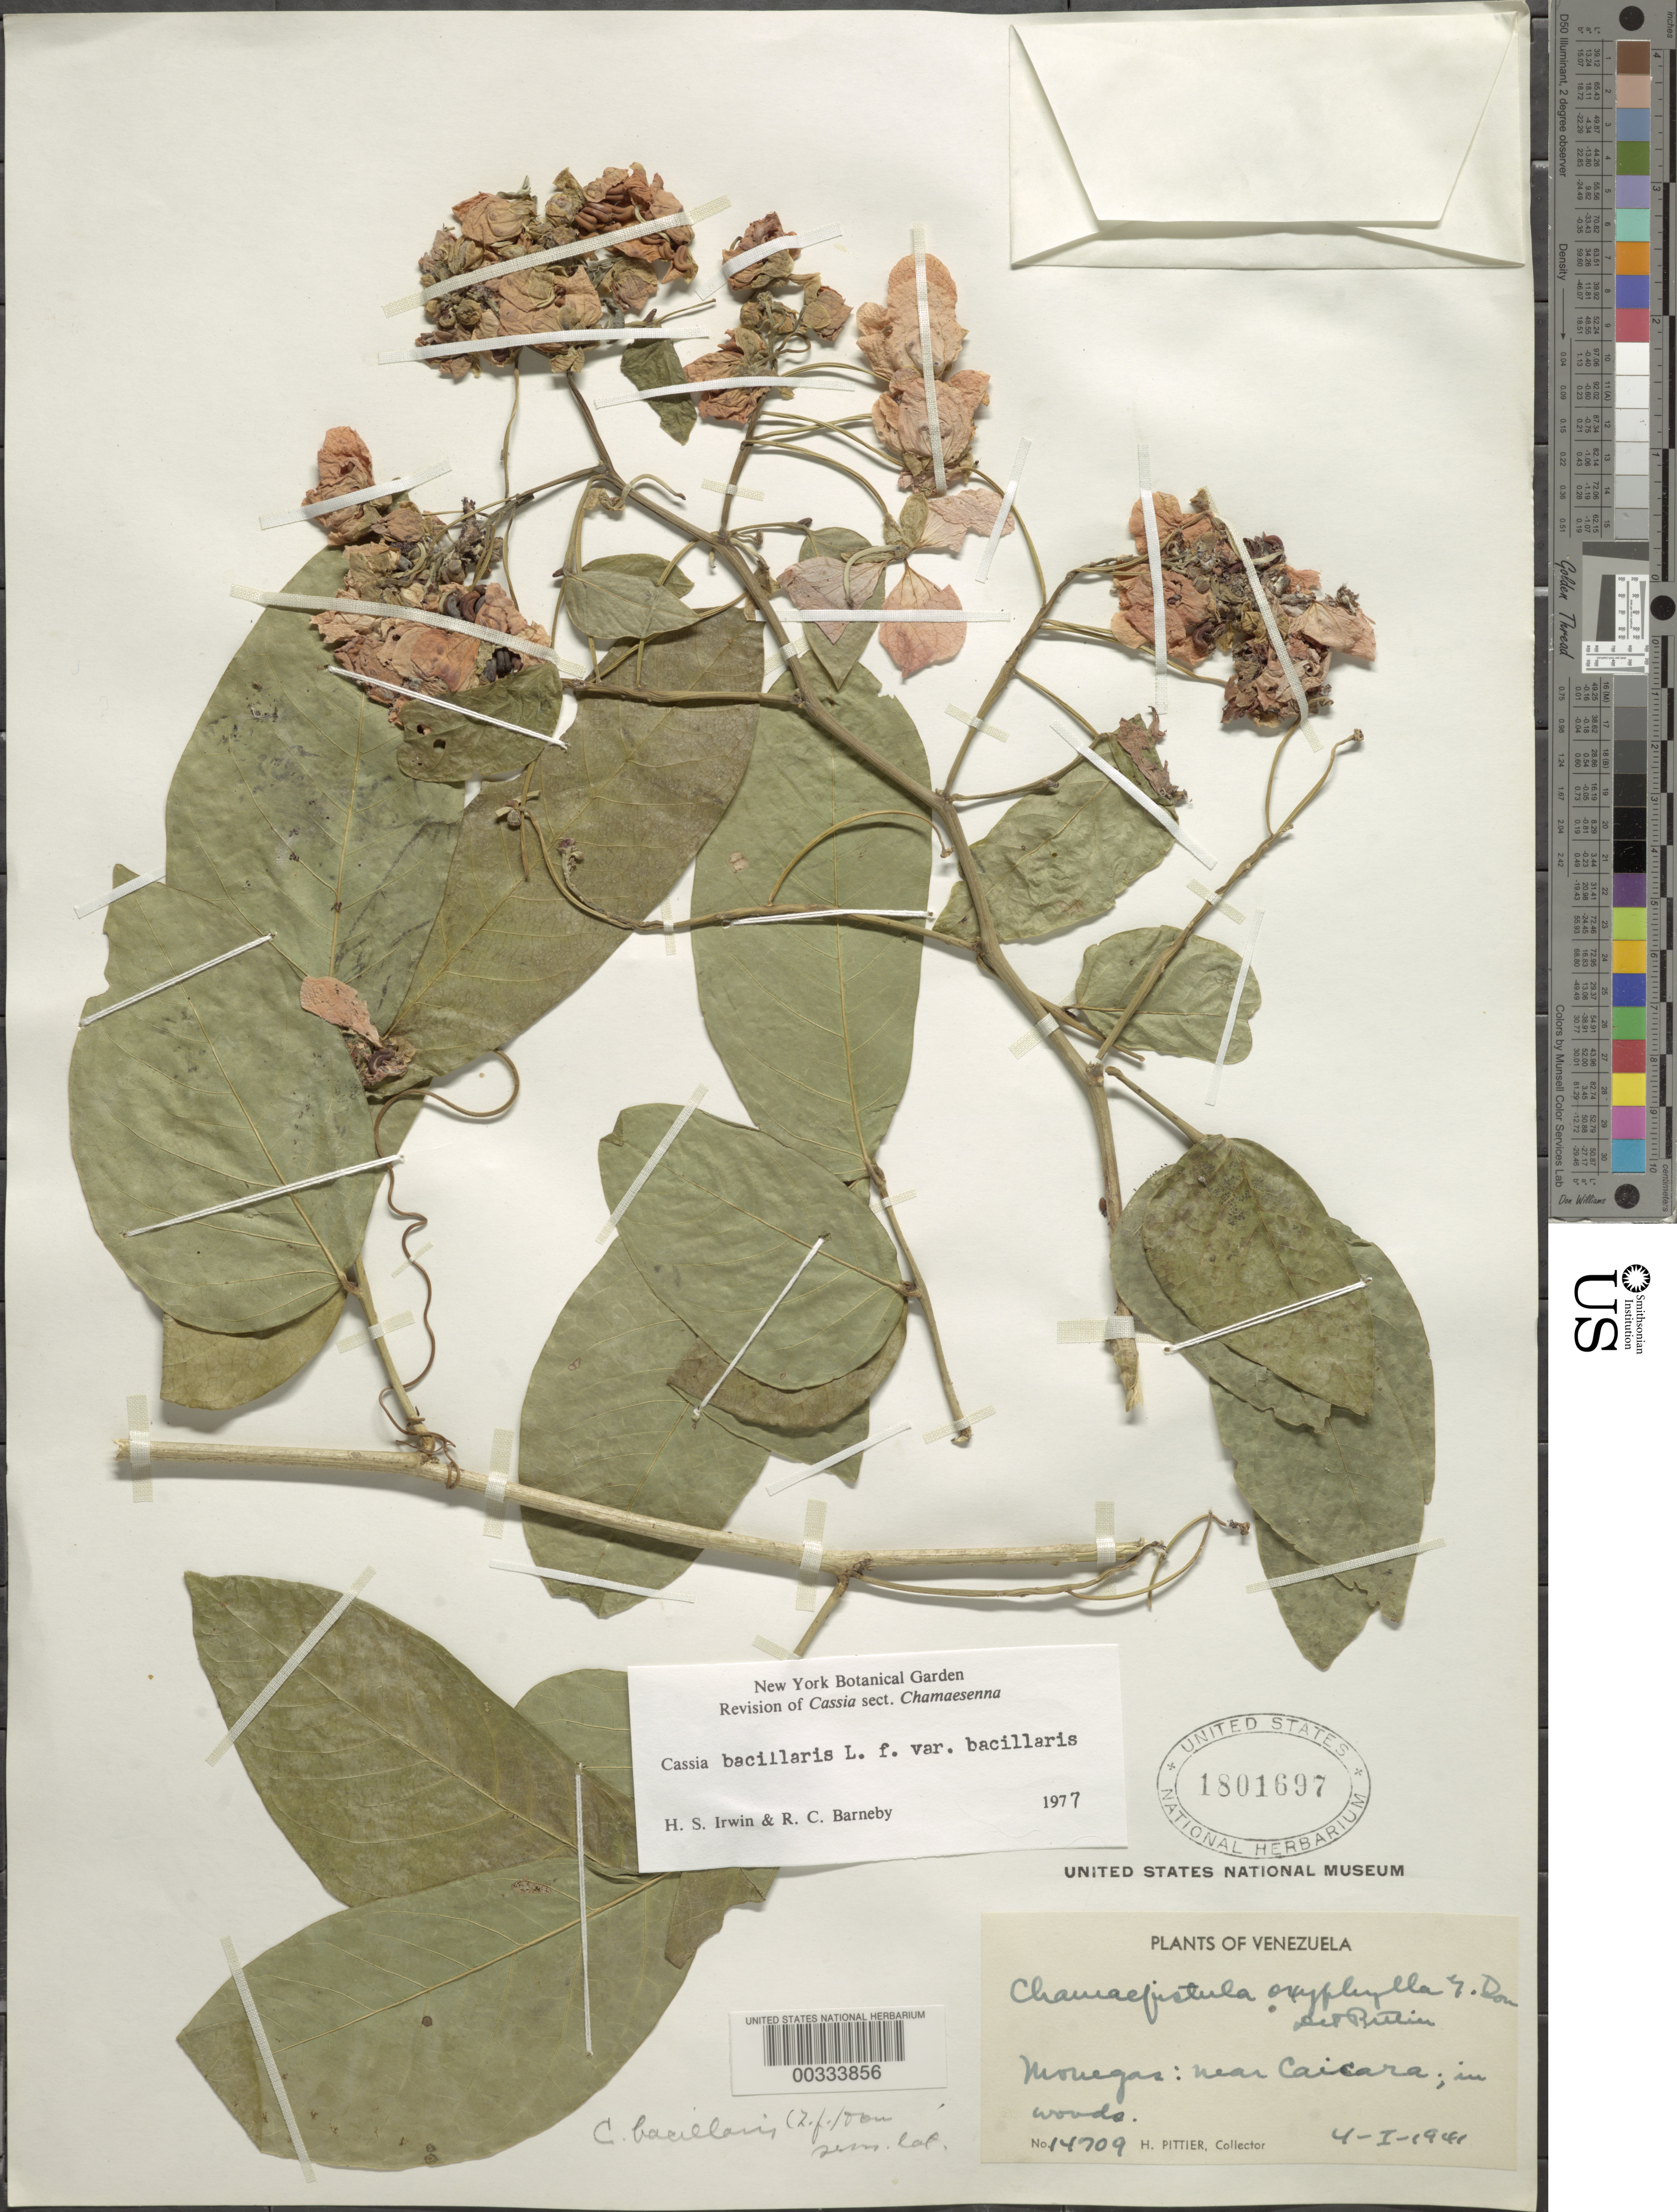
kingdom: Plantae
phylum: Tracheophyta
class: Magnoliopsida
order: Fabales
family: Fabaceae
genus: Senna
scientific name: Senna bacillaris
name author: (L. f.) H.S. Irwin & Barneby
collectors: H. F. Pittier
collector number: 14709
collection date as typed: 04 Jan 1941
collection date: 1941-01-04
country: Venezuela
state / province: Monagas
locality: Near caicara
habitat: Woods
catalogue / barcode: US 1801697